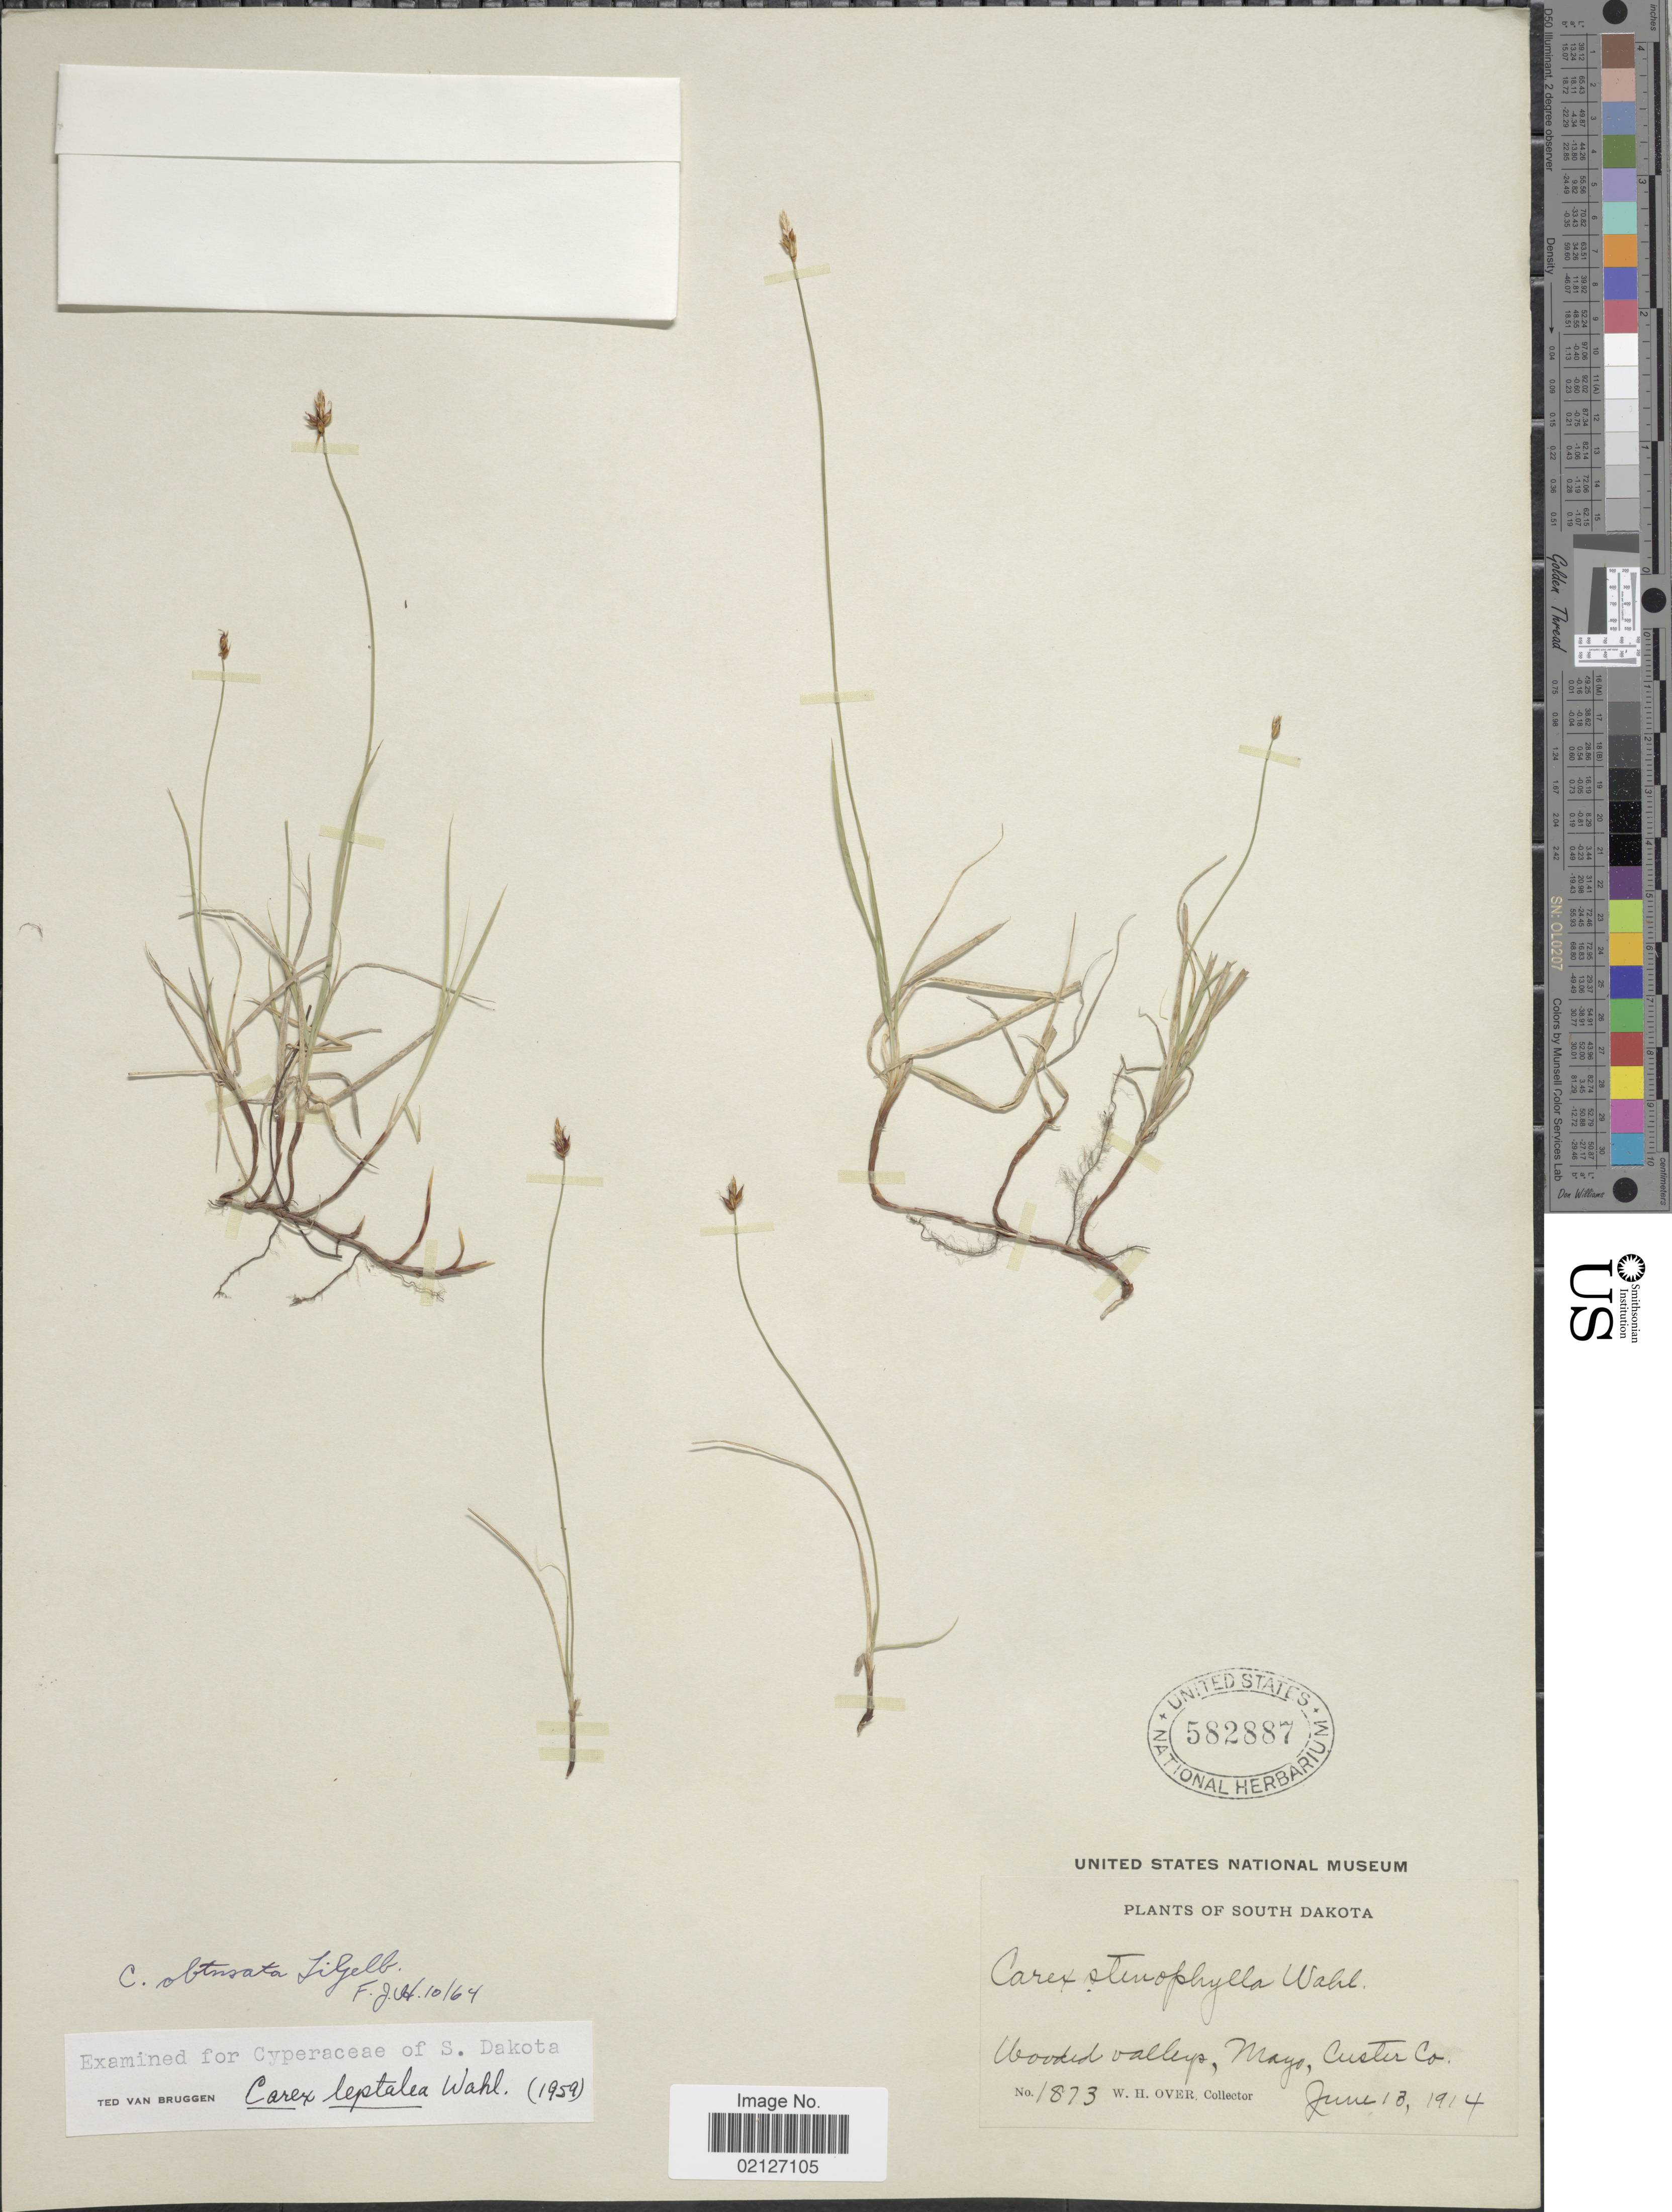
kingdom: Plantae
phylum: Tracheophyta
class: Liliopsida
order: Poales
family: Cyperaceae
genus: Carex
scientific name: Carex obtusata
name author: Lilj.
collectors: W. Over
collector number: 1873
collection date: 1914-06-13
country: United States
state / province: South Dakota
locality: Wooded valleys, Mayo, Custer Co.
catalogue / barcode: US 582887